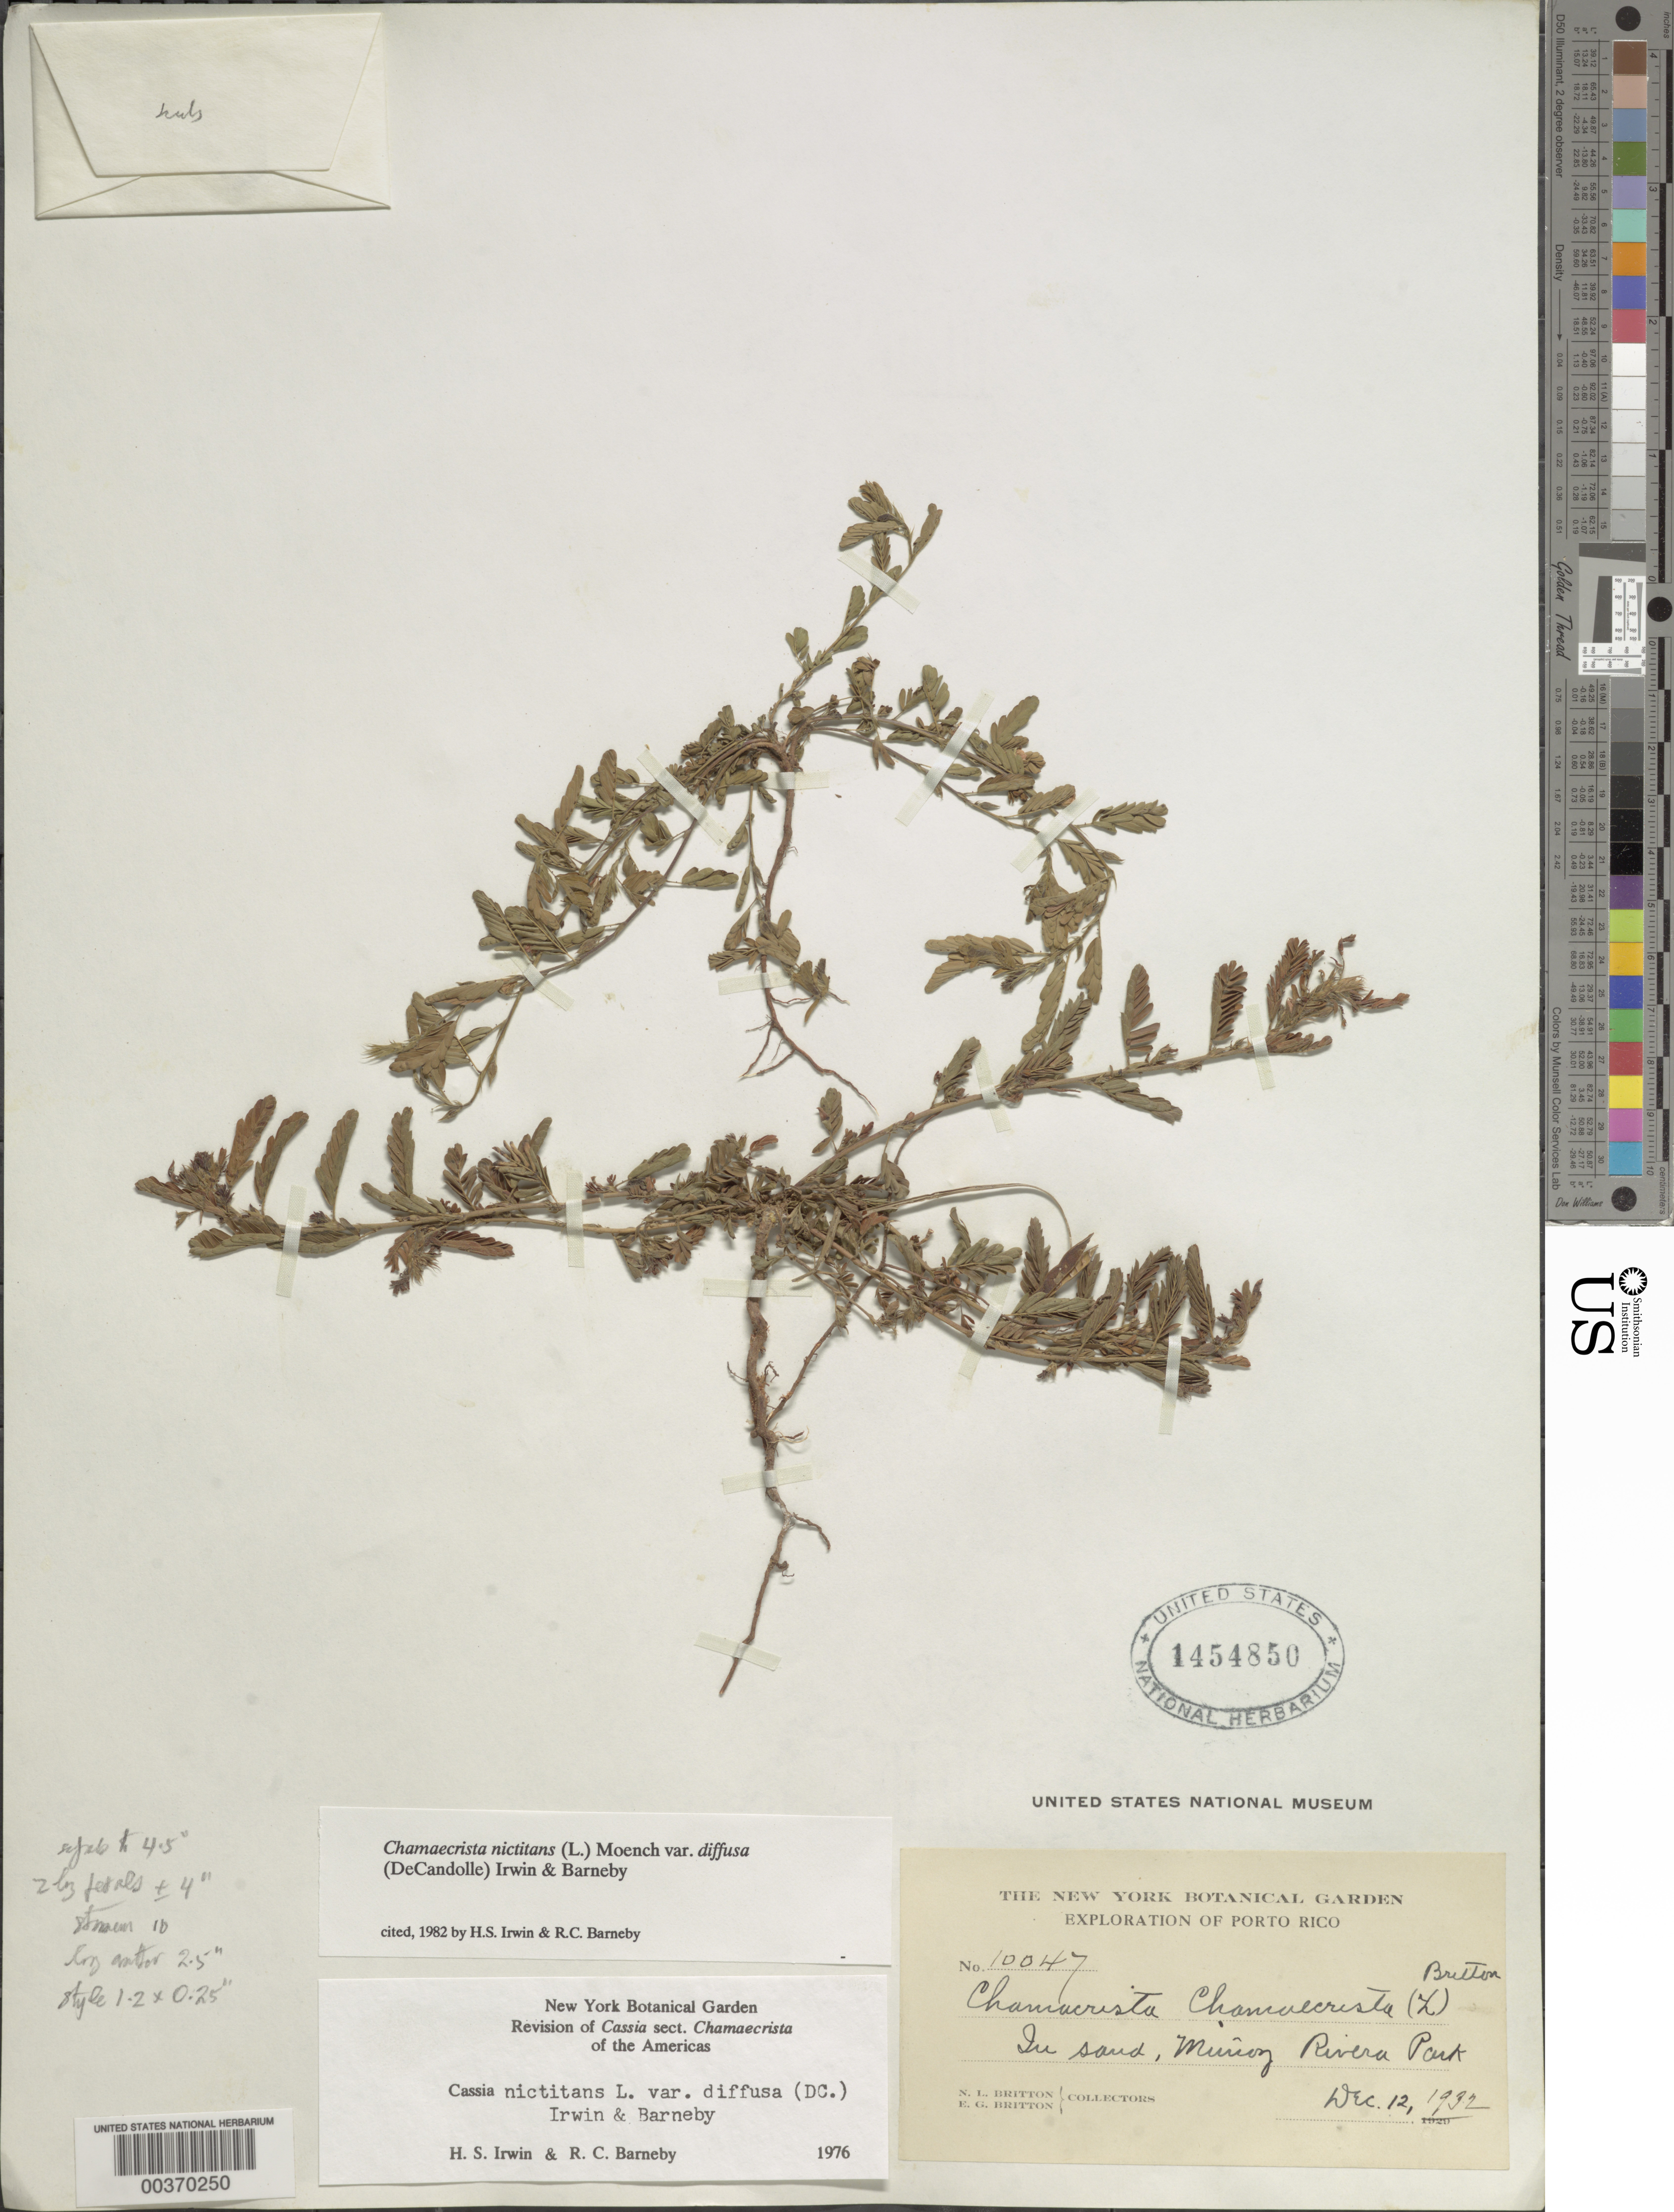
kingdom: Plantae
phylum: Tracheophyta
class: Magnoliopsida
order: Fabales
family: Fabaceae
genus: Chamaecrista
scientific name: Chamaecrista nictitans var. diffusa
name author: (DC.) H.S. Irwin & Barneby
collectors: N. Britton & E. G. Britton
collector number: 10047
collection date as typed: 12 Dec 1932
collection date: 1932-12-12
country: Puerto Rico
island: Greater Antilles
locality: Munoz rivera park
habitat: In sand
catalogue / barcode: US 1454850